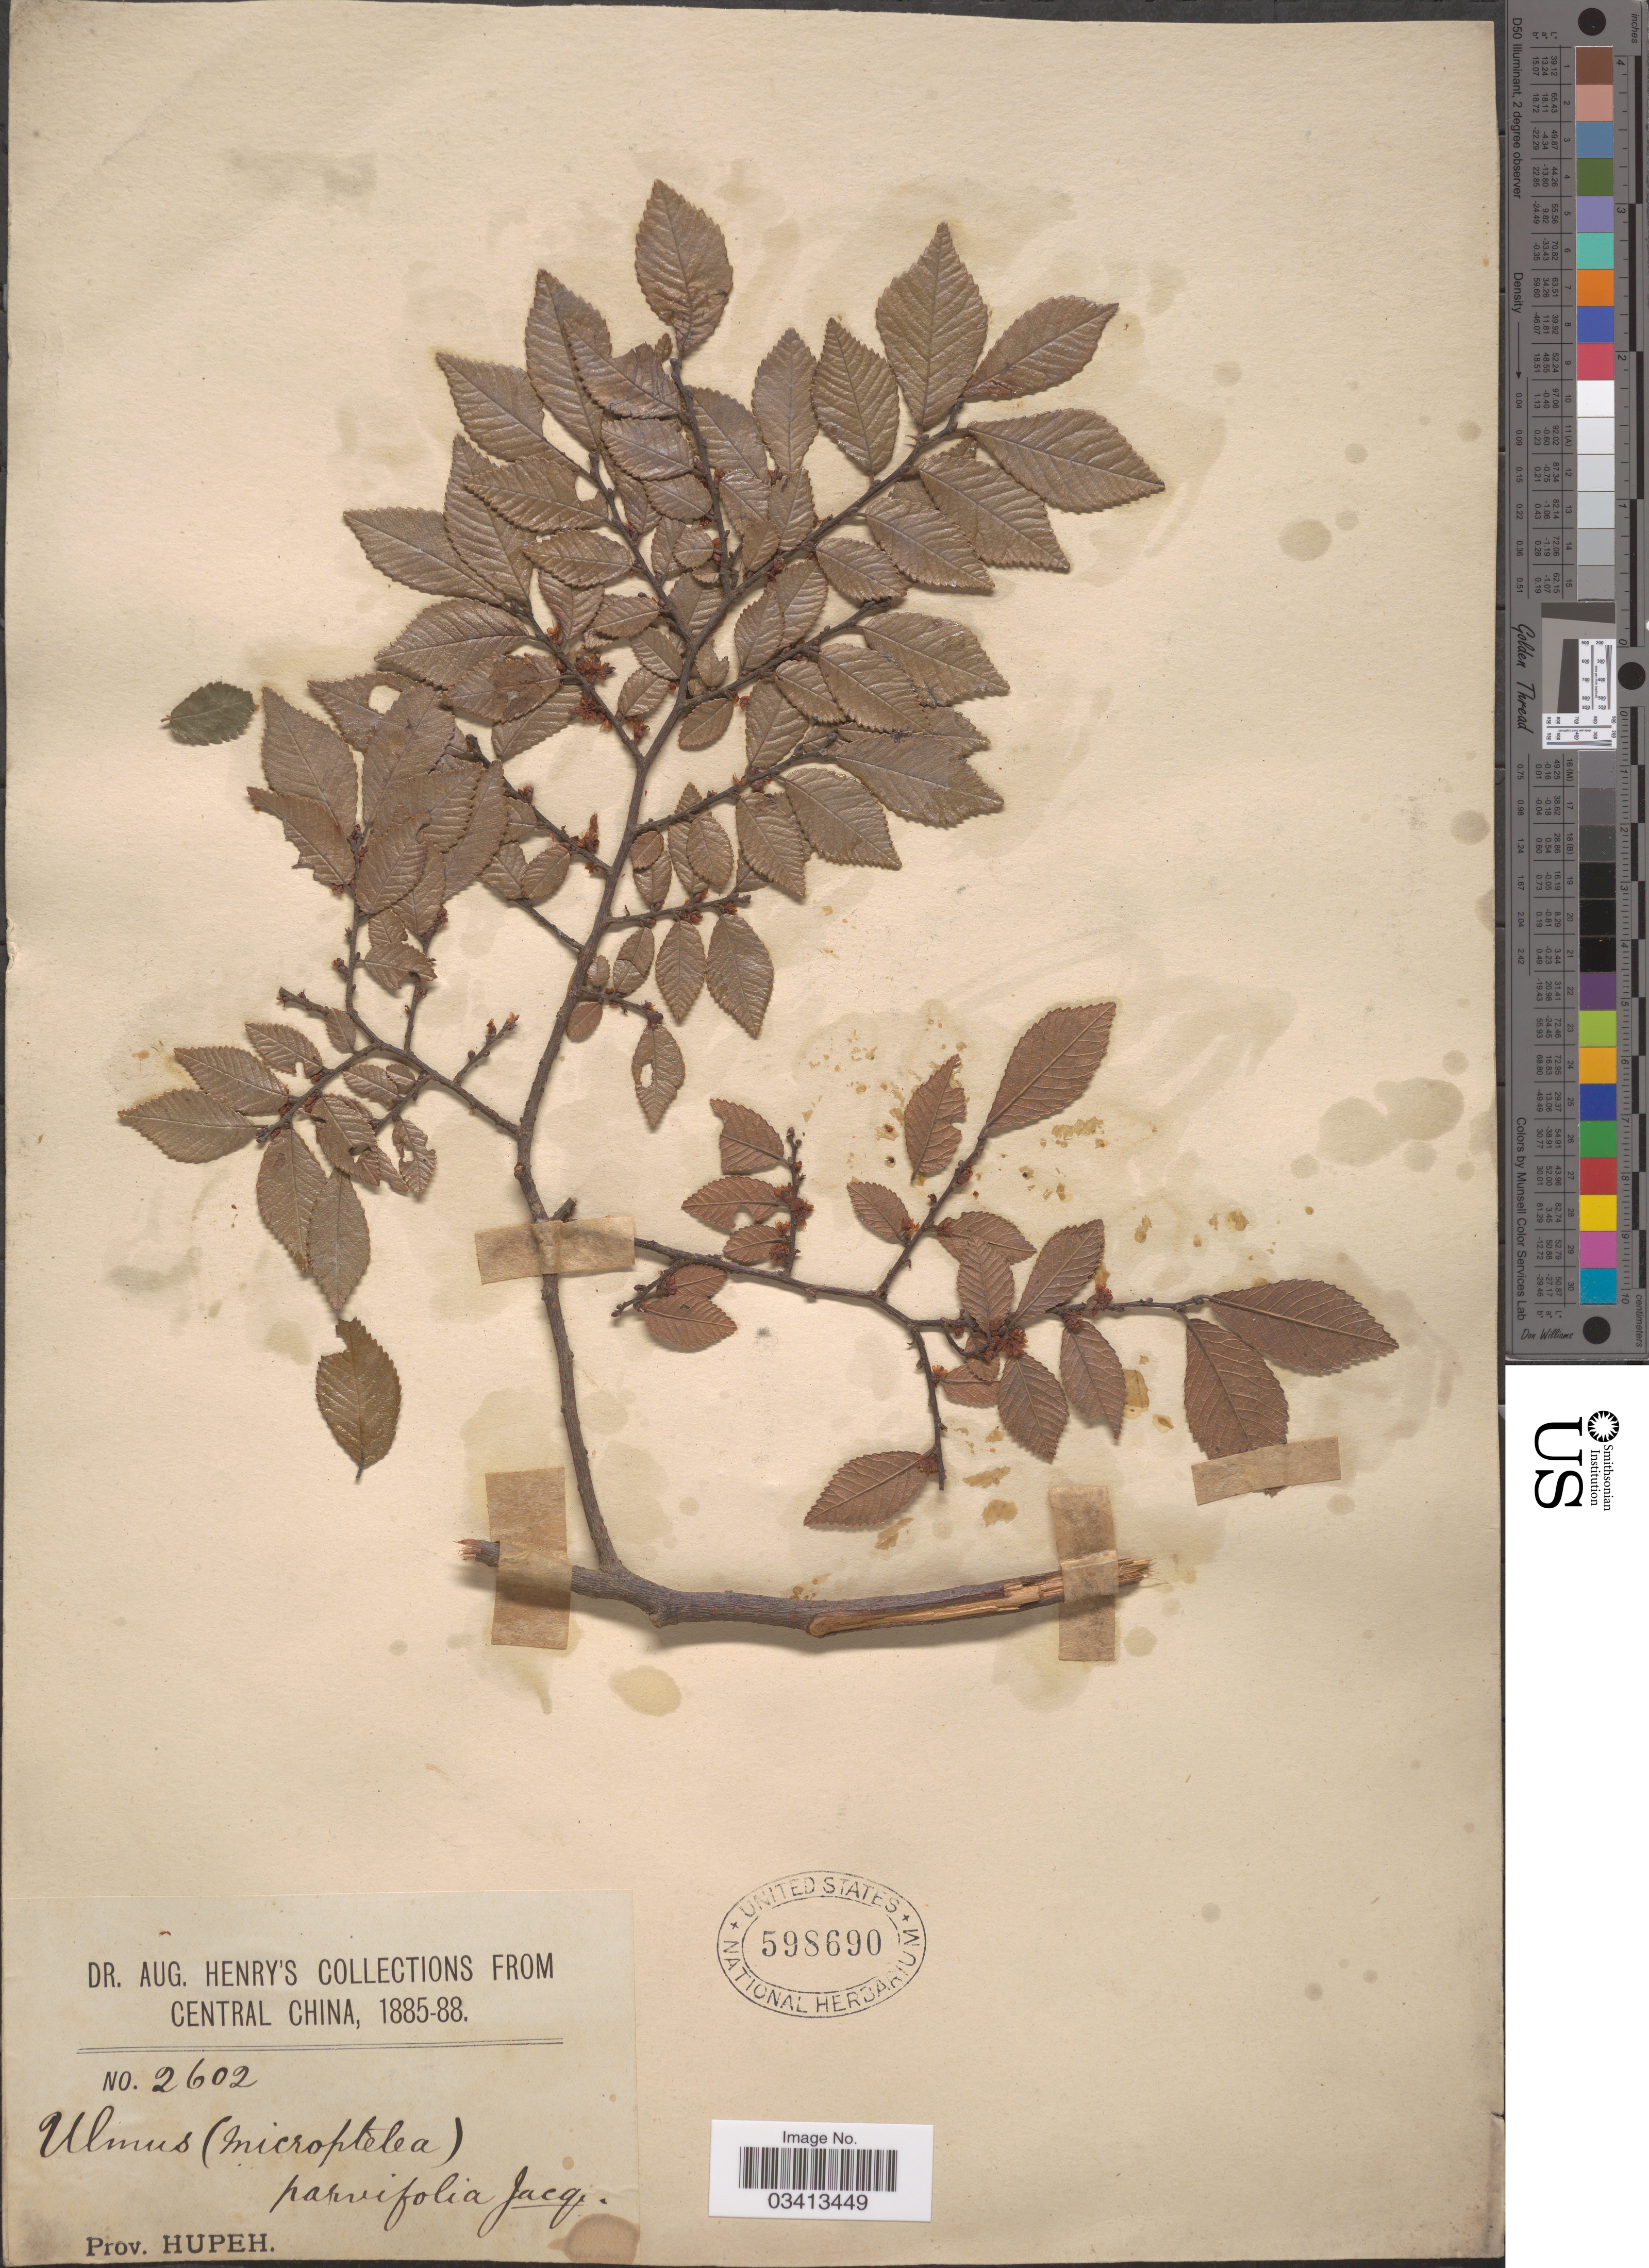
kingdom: Plantae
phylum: Tracheophyta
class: Magnoliopsida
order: Rosales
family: Ulmaceae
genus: Ulmus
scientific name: Ulmus parvifolia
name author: Jacq.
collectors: A. Henry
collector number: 2602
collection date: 1885/1888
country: China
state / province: Hubei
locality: Central China. Prov. Hupeh.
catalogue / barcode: US 598690